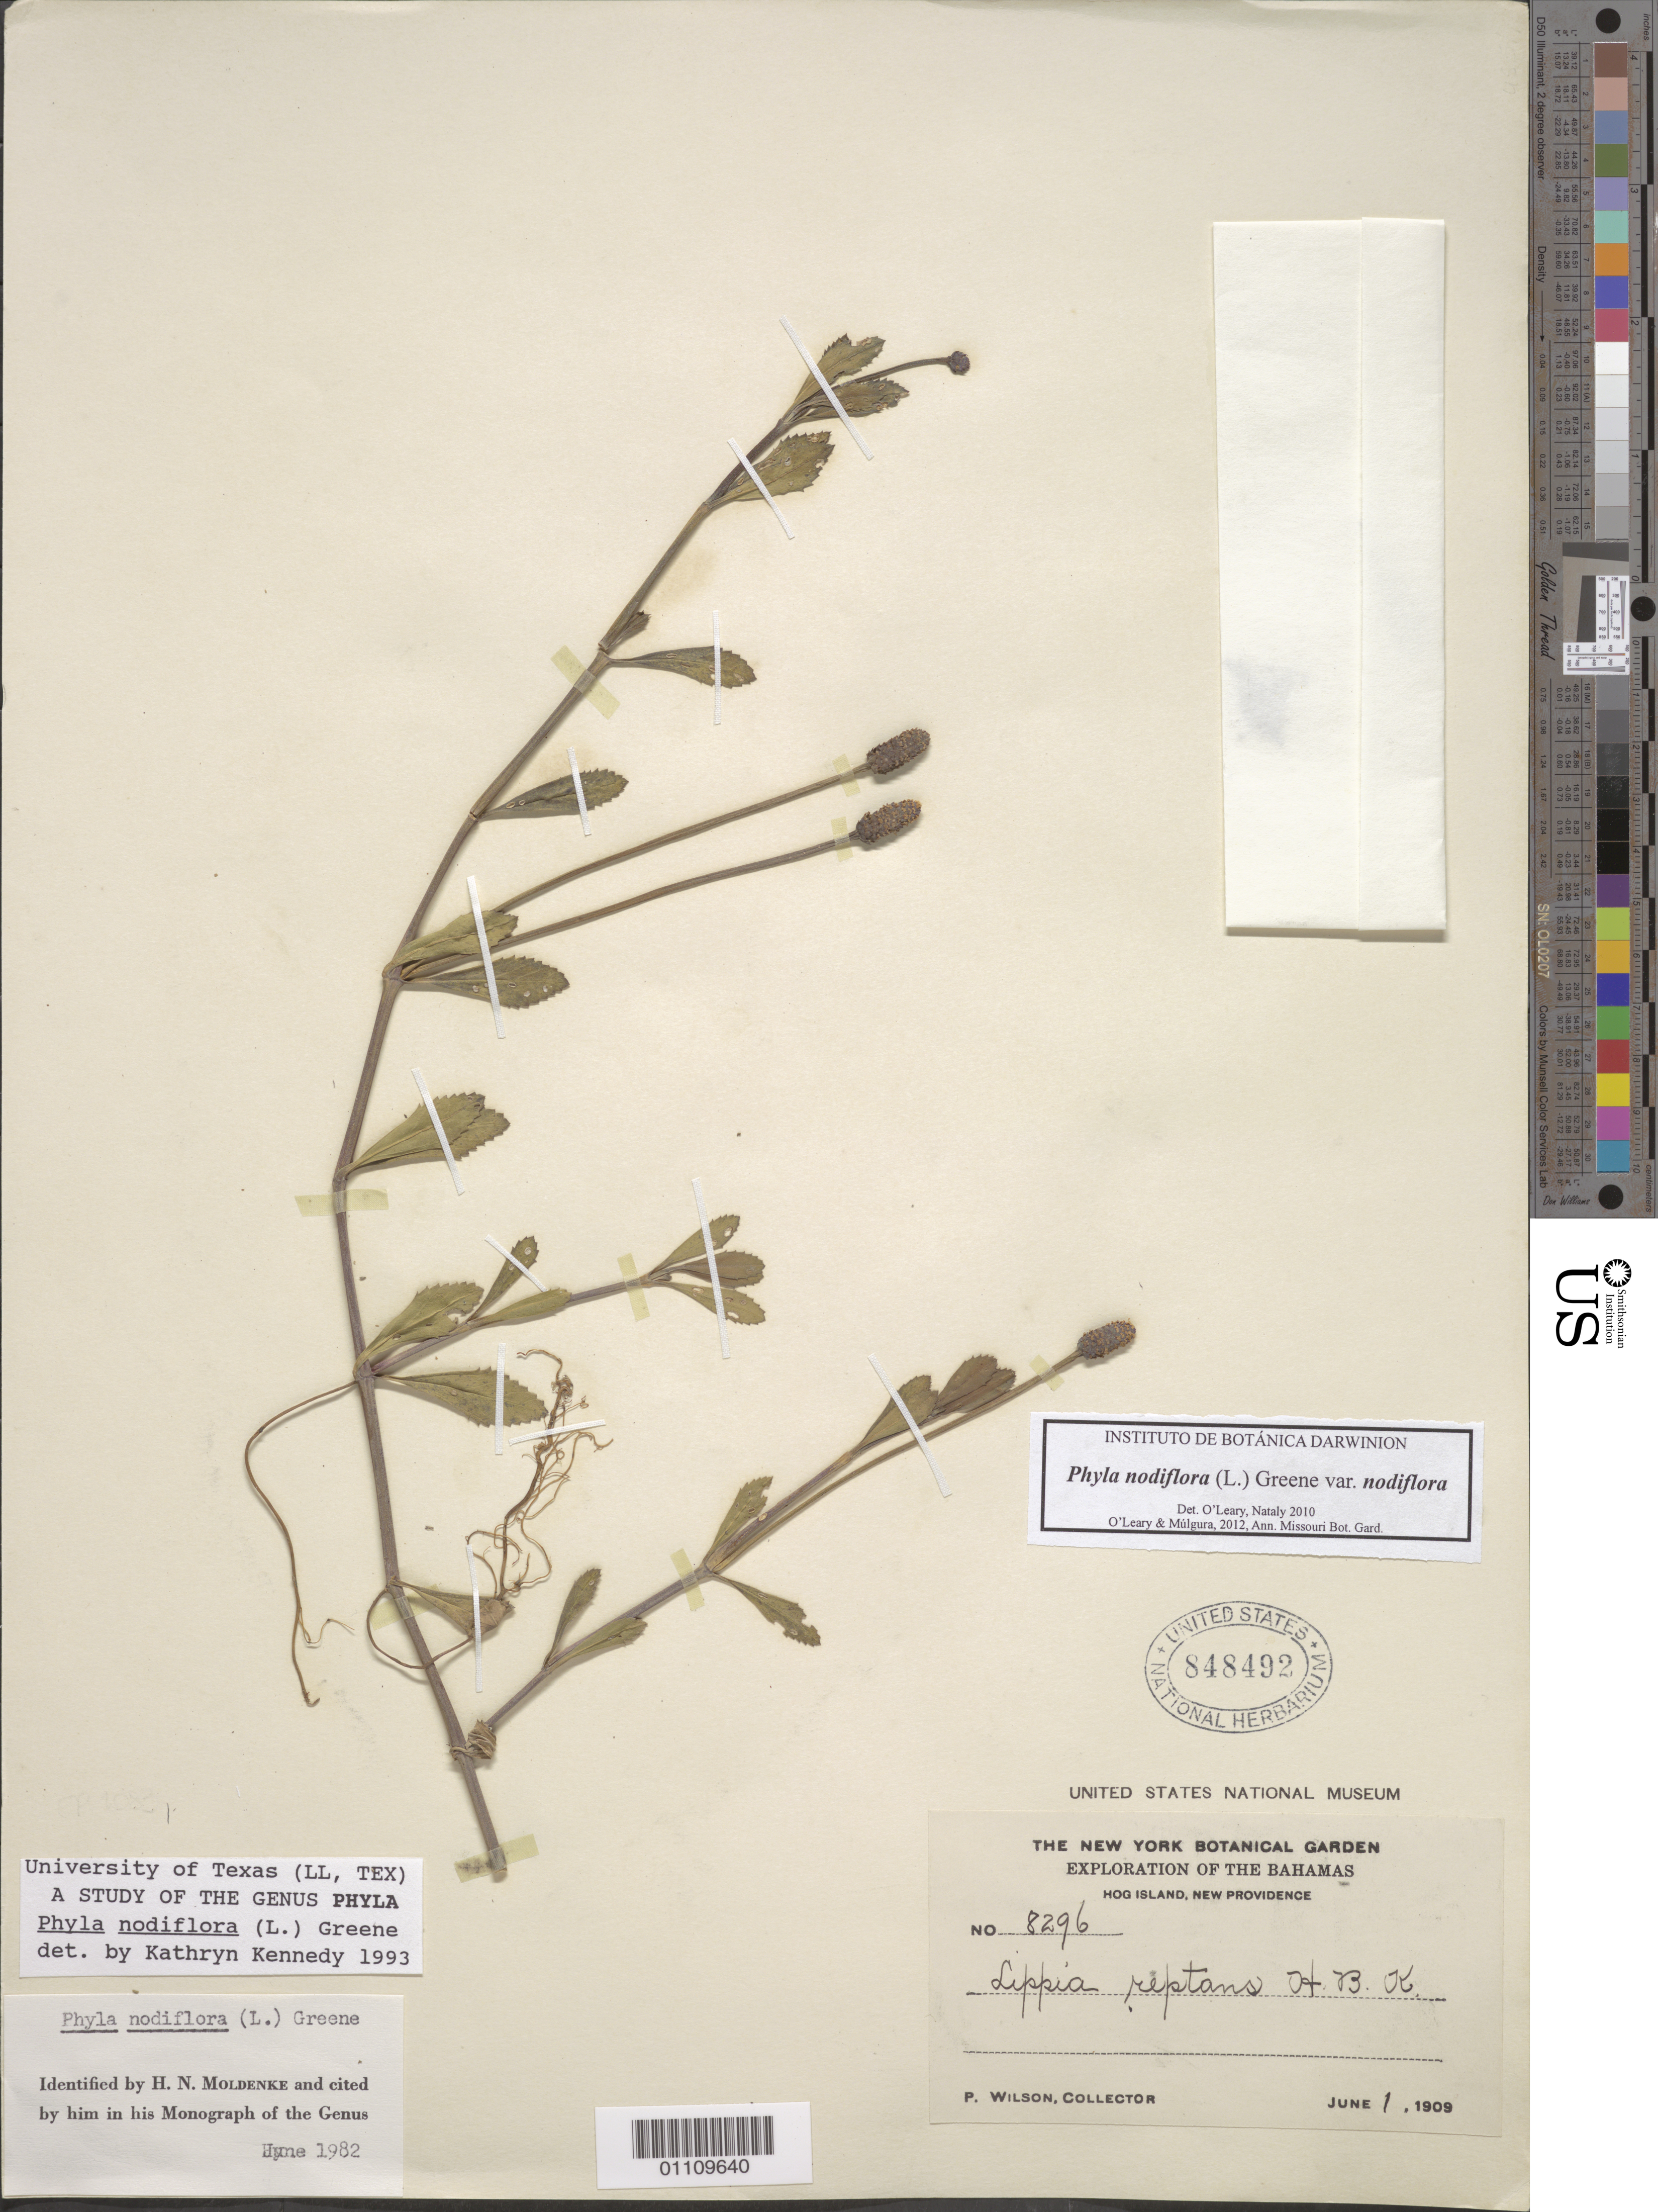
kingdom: Plantae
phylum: Tracheophyta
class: Magnoliopsida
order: Lamiales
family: Verbenaceae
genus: Phyla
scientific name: Phyla nodiflora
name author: (L.) Greene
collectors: P. Wilson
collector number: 8296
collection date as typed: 01 Jun 1909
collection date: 1909-06-01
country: Bahamas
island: Hog I.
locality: New Providence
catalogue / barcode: US 848492